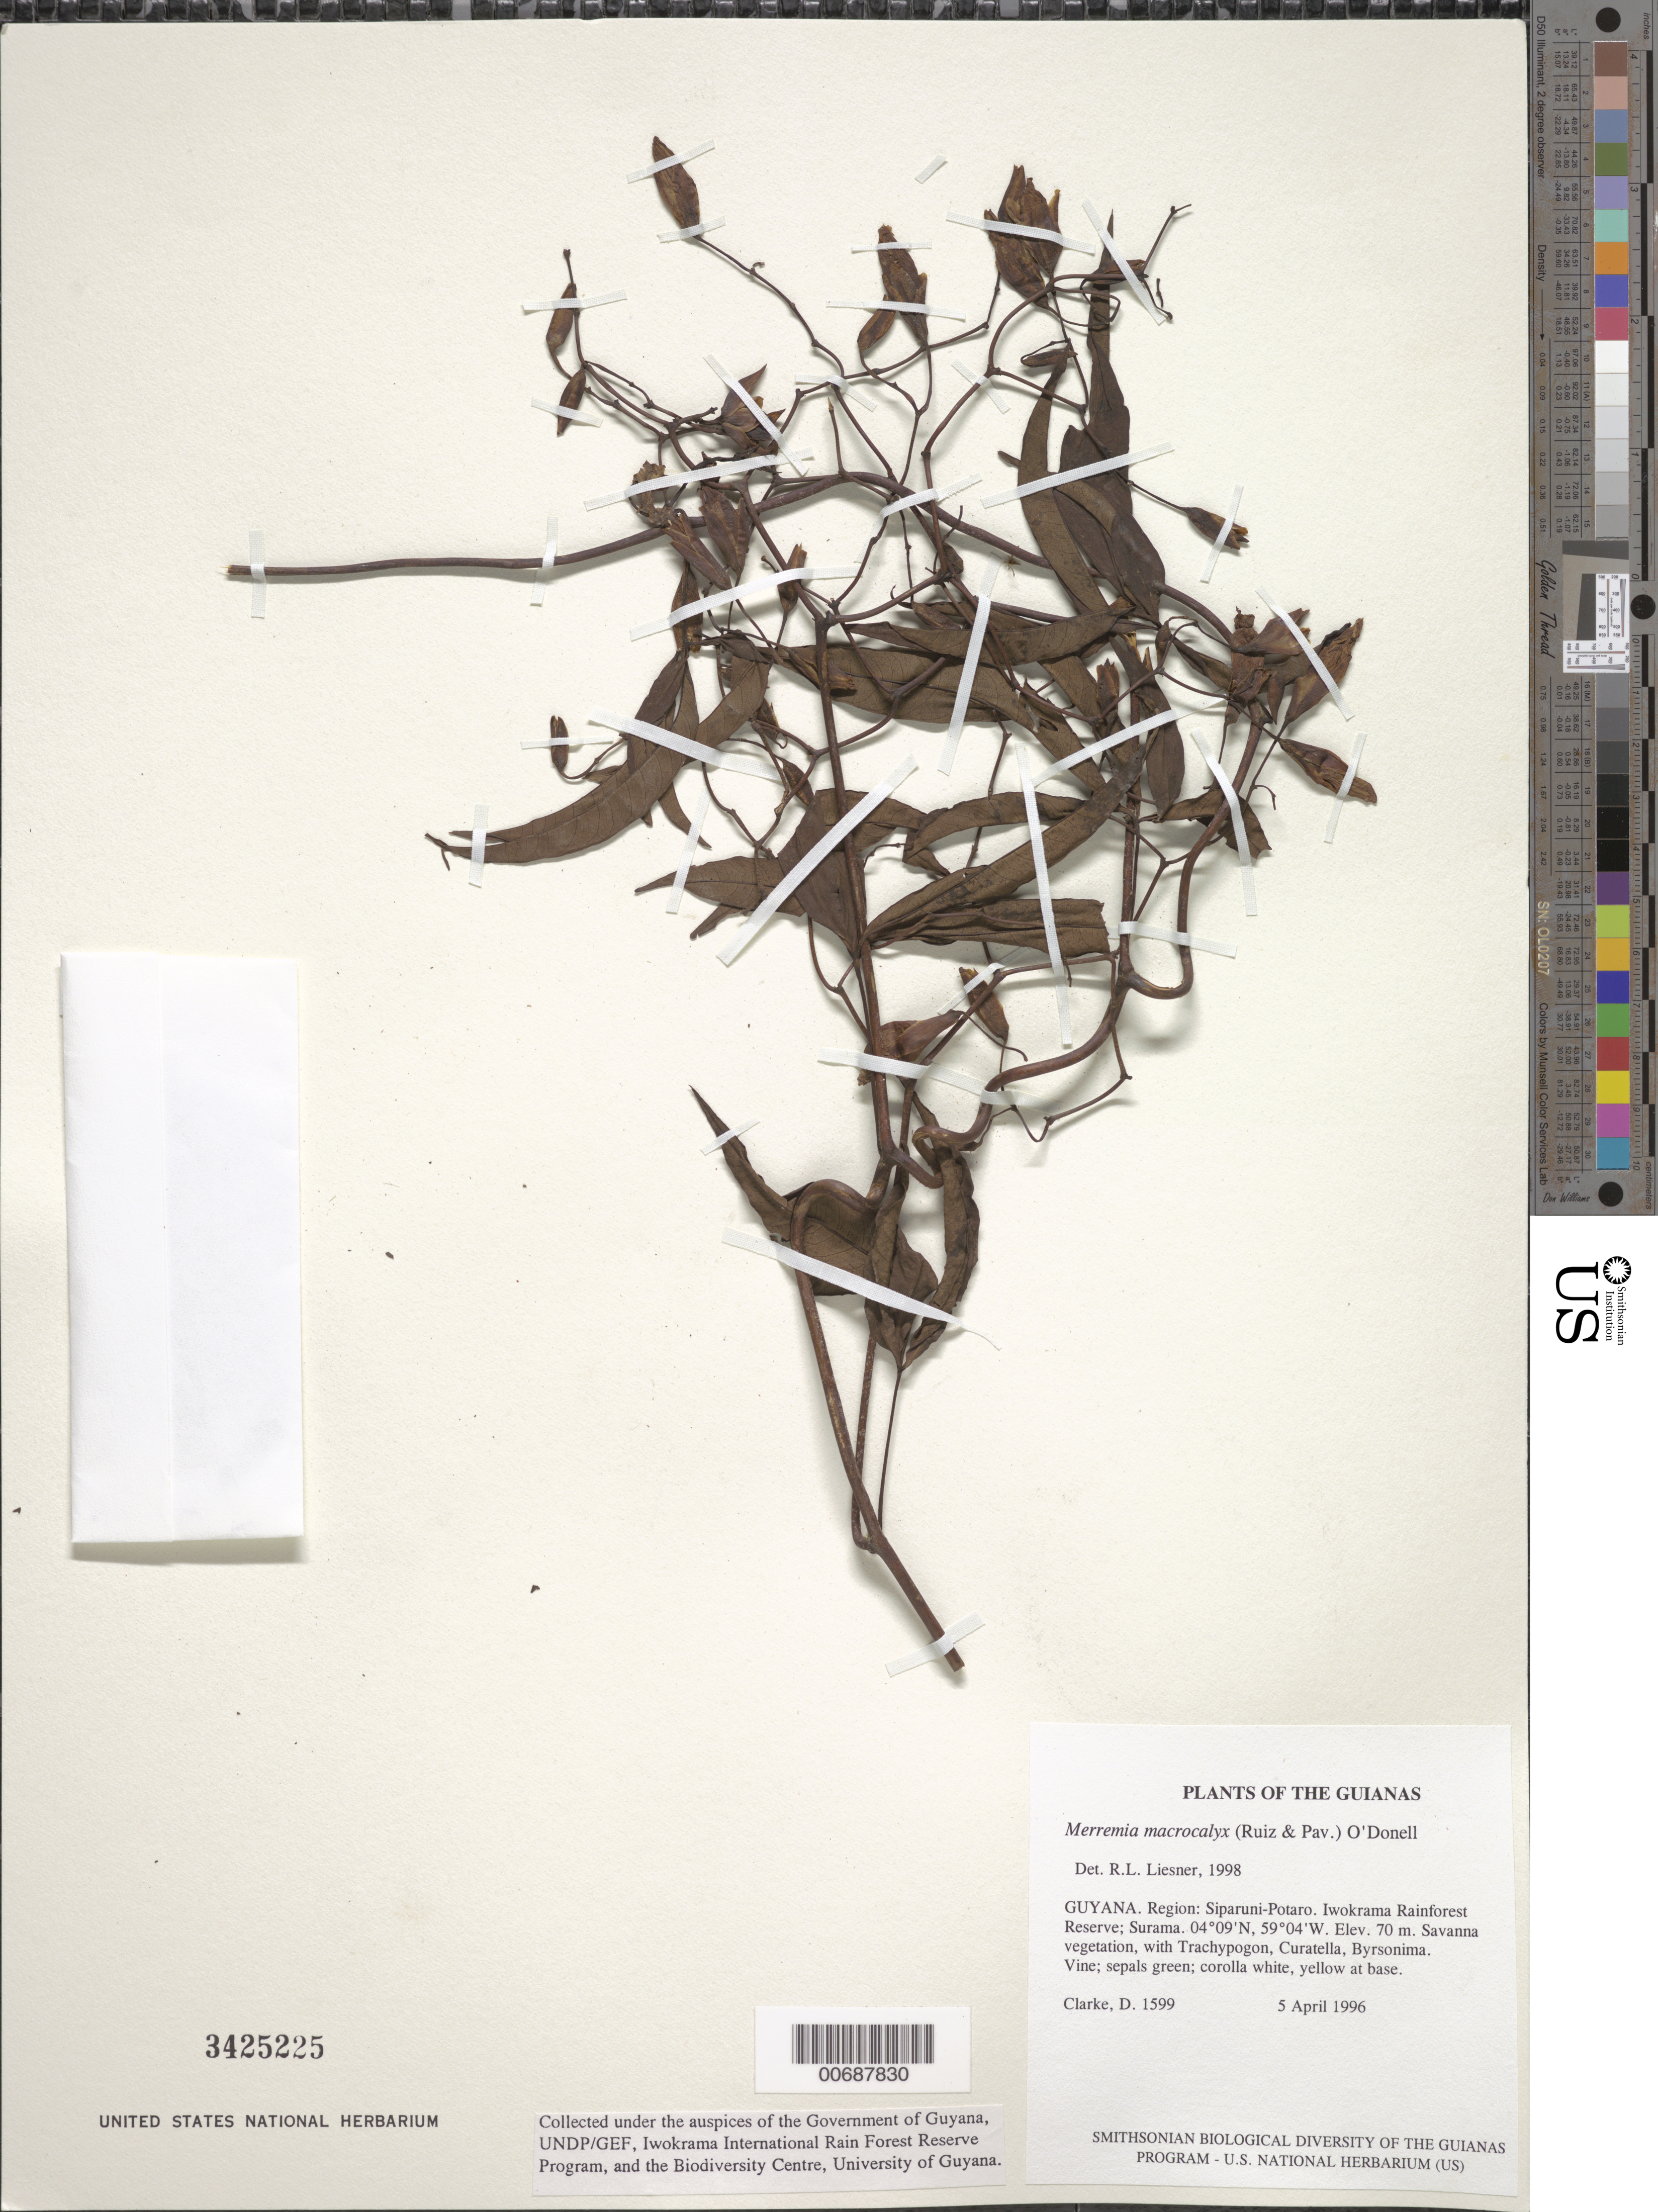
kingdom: Plantae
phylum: Tracheophyta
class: Magnoliopsida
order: Solanales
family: Convolvulaceae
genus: Distimake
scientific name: Distimake macrocalyx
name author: (Ruiz & Pav.) A. R. Simões & Staples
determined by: Strong, Mark T., (BOT), Smithsonian Institution - National Museum of Natural History (UNITED STATES)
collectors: H. D. Clarke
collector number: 1599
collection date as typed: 5 April 1996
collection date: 1996-04-05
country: Guyana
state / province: Potaro-Siparuni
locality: Iwokrama Rainforest Reserve; Surama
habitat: Savanna vegetation, with Trachypogon, Curatella, Byrsonima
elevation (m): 70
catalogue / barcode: US 3425225